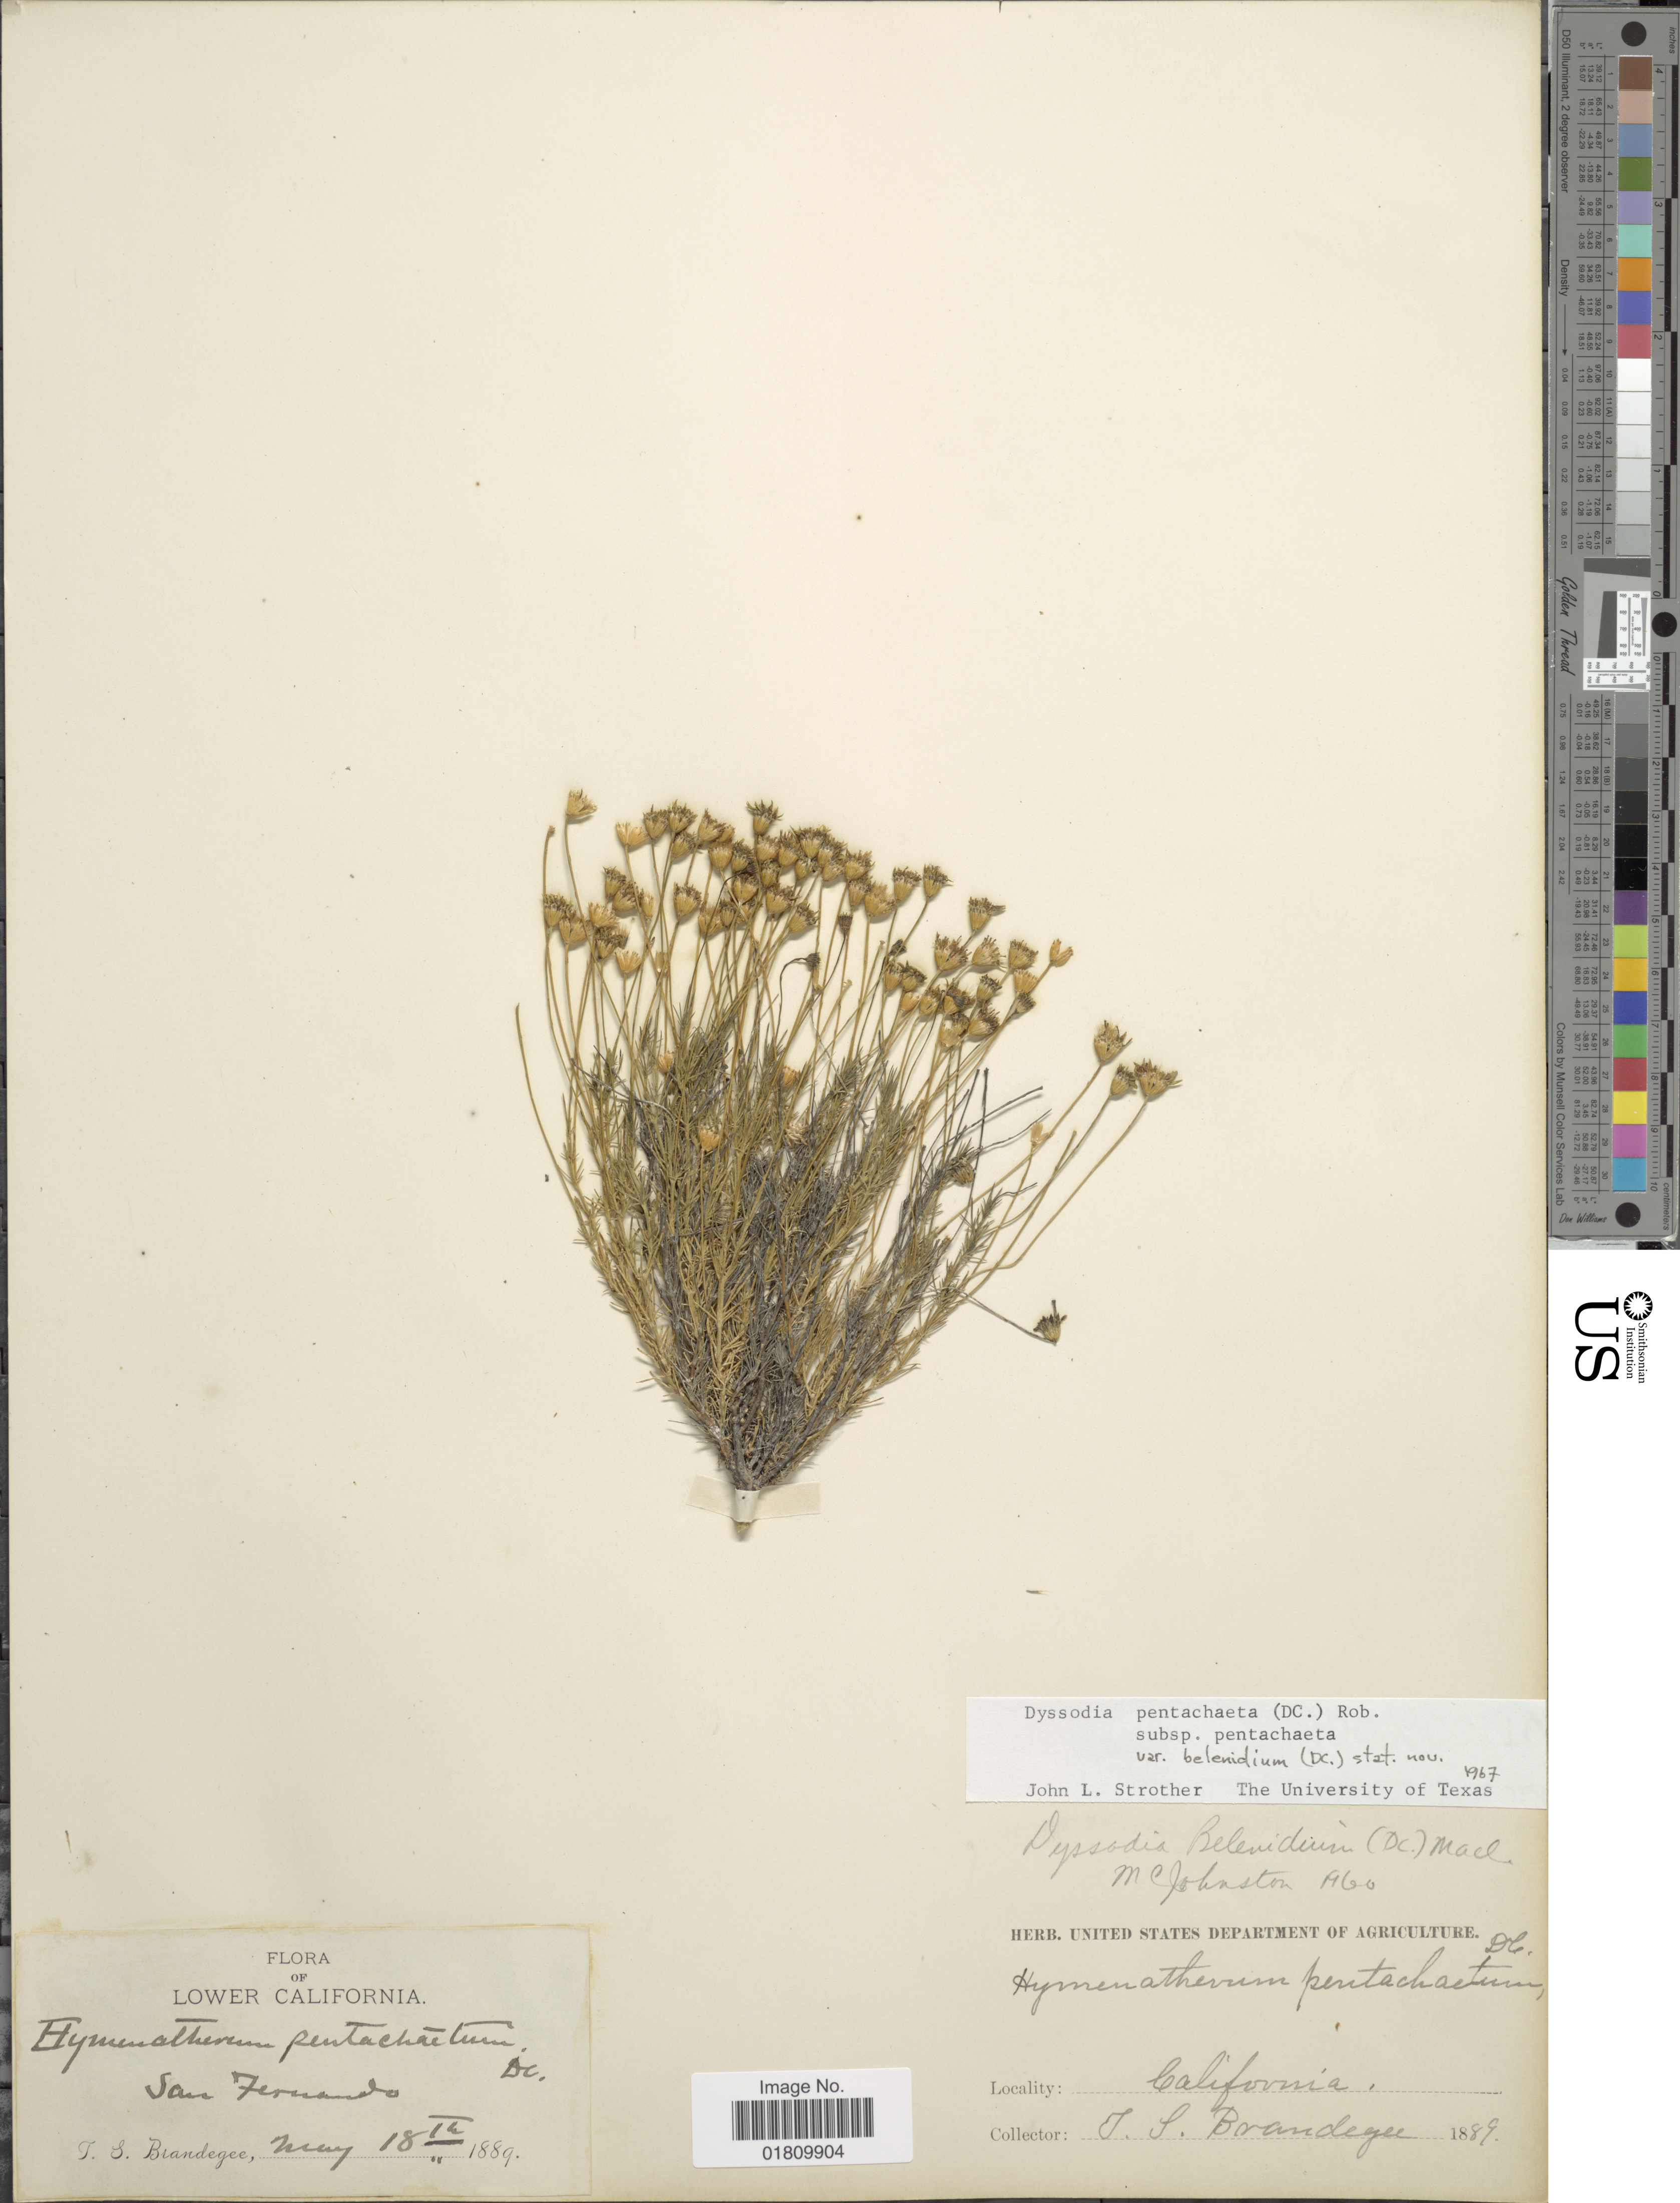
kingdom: Plantae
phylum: Tracheophyta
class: Magnoliopsida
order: Asterales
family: Asteraceae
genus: Thymophylla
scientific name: Thymophylla pentachaeta var. belenidium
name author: (DC.) Strother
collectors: T. S. Brandegee (herbarium)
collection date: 1889-05-18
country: Mexico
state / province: Baja California Sur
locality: San Fernando